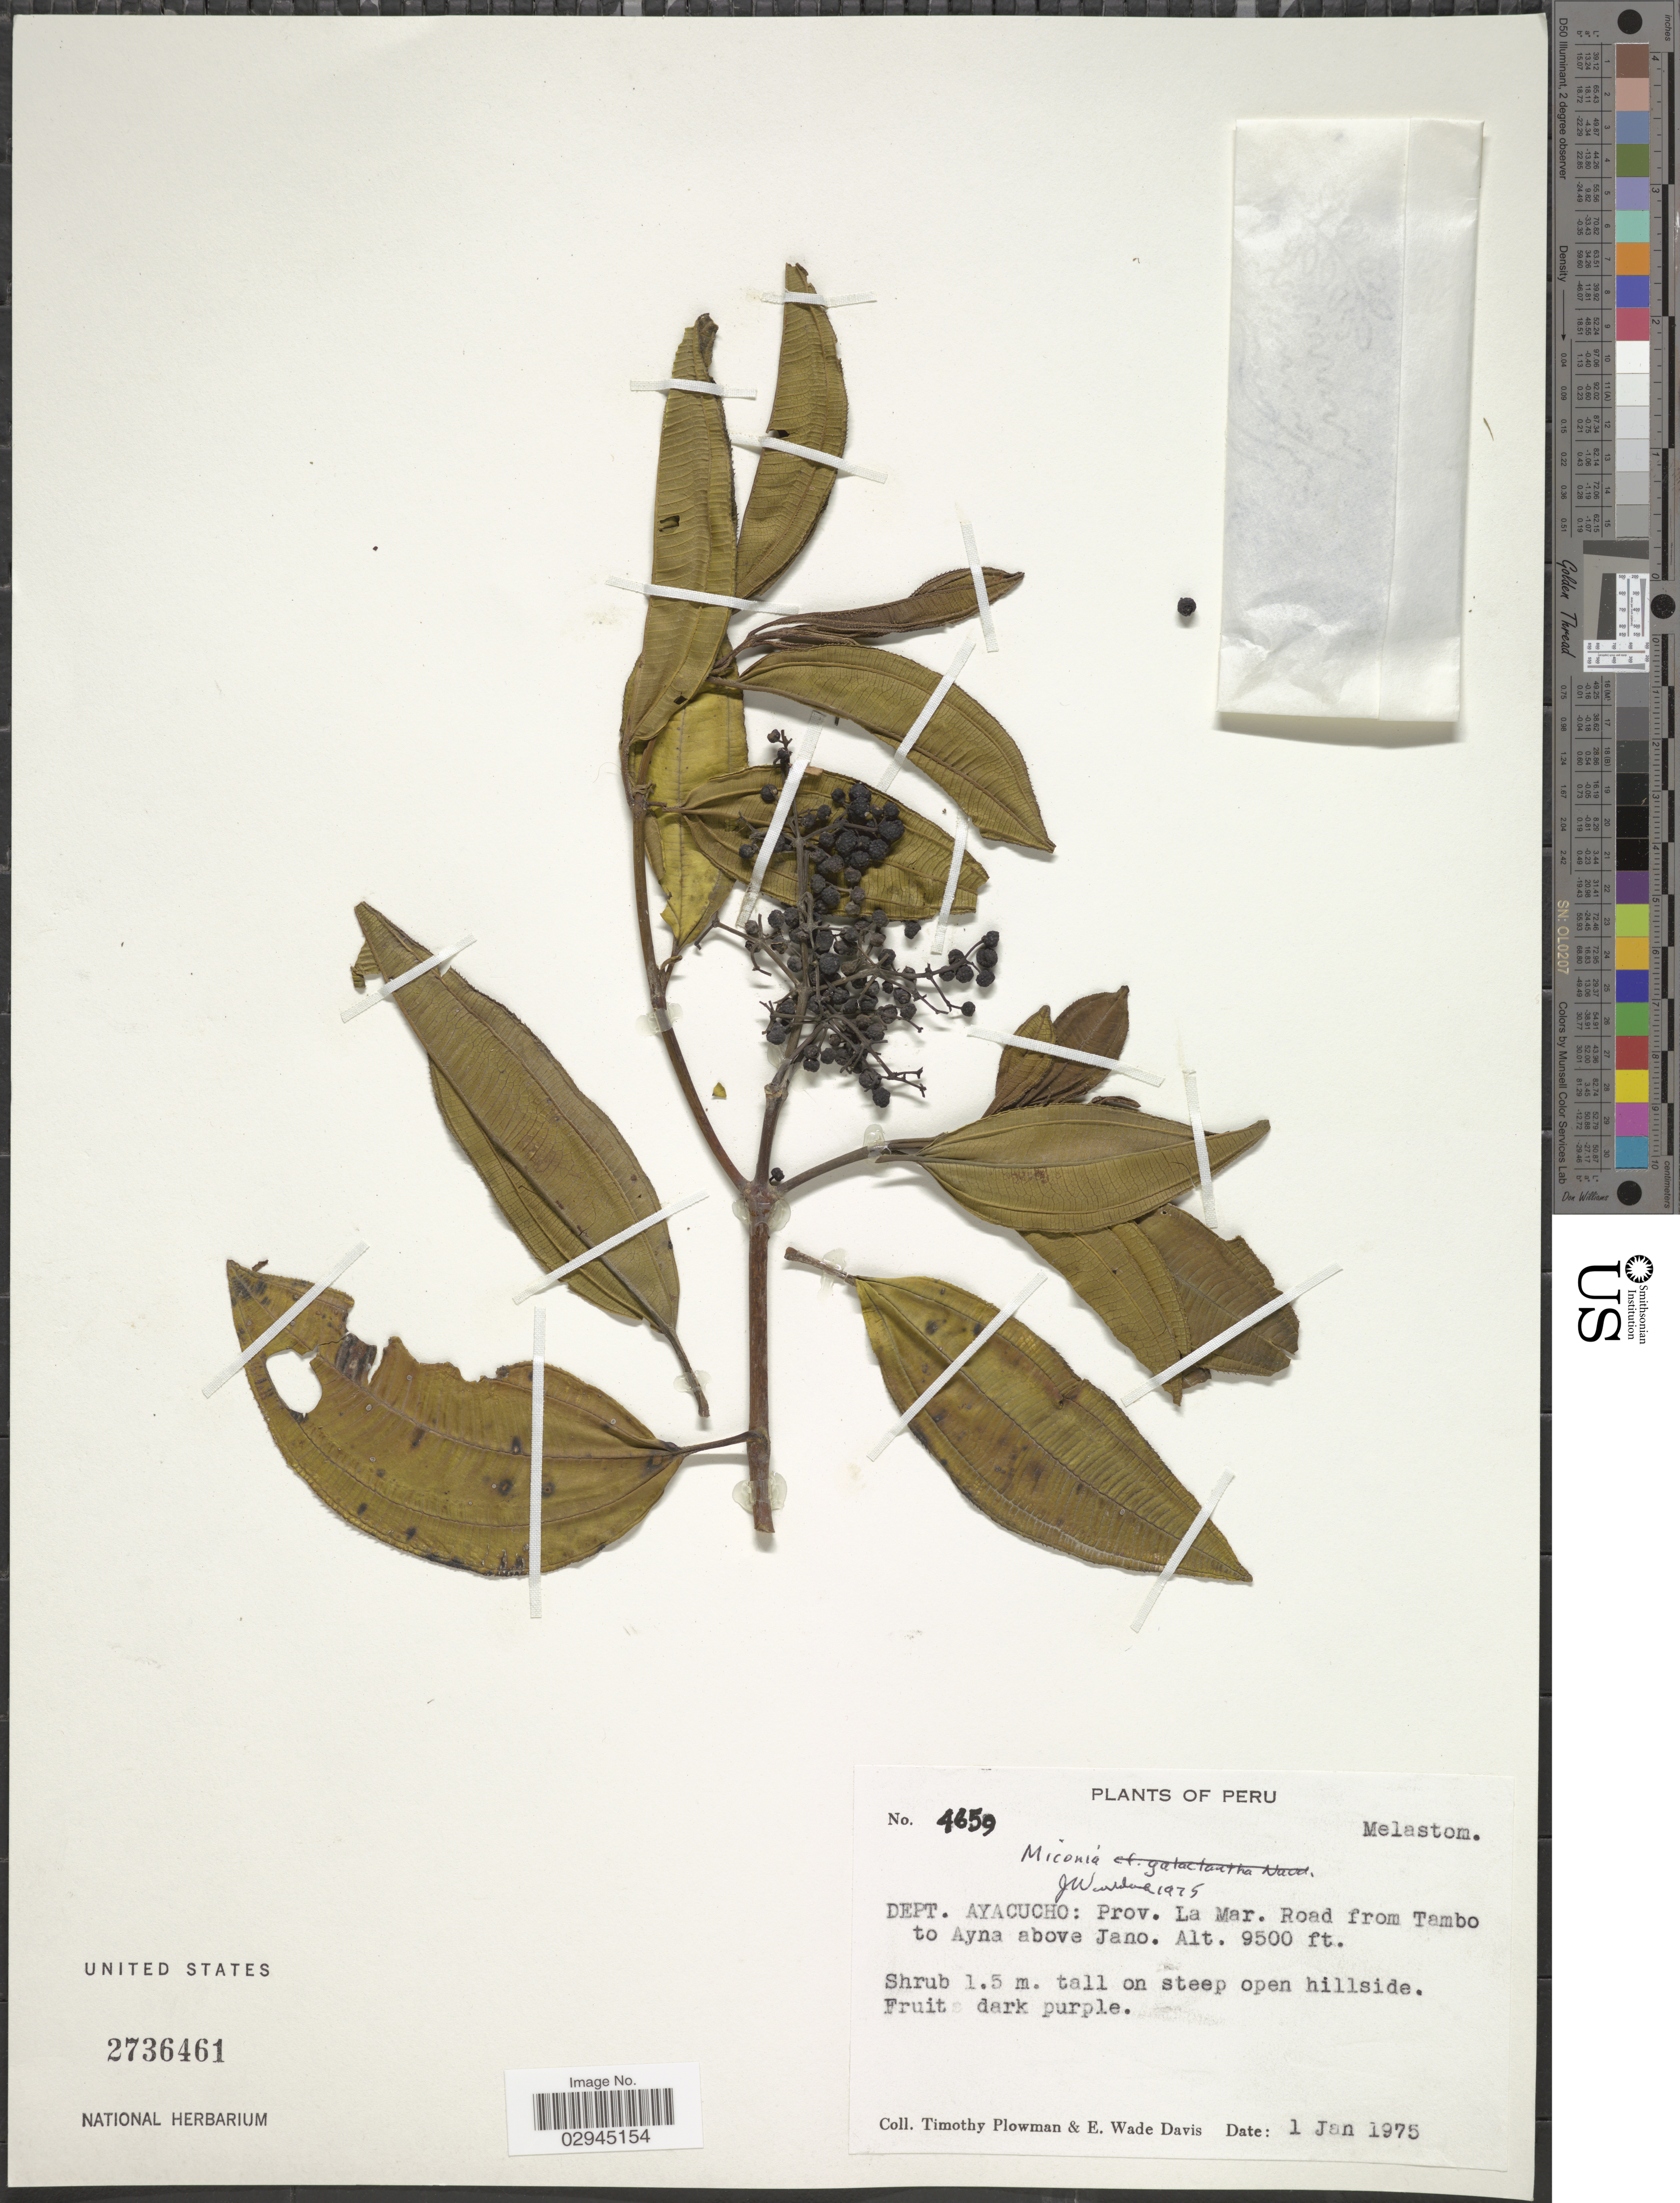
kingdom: Plantae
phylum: Tracheophyta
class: Magnoliopsida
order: Myrtales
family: Melastomataceae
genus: Miconia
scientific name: Miconia sp.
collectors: T. Plowman & E. W. Davis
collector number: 4659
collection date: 1975-01-01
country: Peru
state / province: Ayacucho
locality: Dept. Ayacucho: Prov. La Mar. Road from Tambo to Ayna above Jano.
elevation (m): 2896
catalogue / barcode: US 2736461